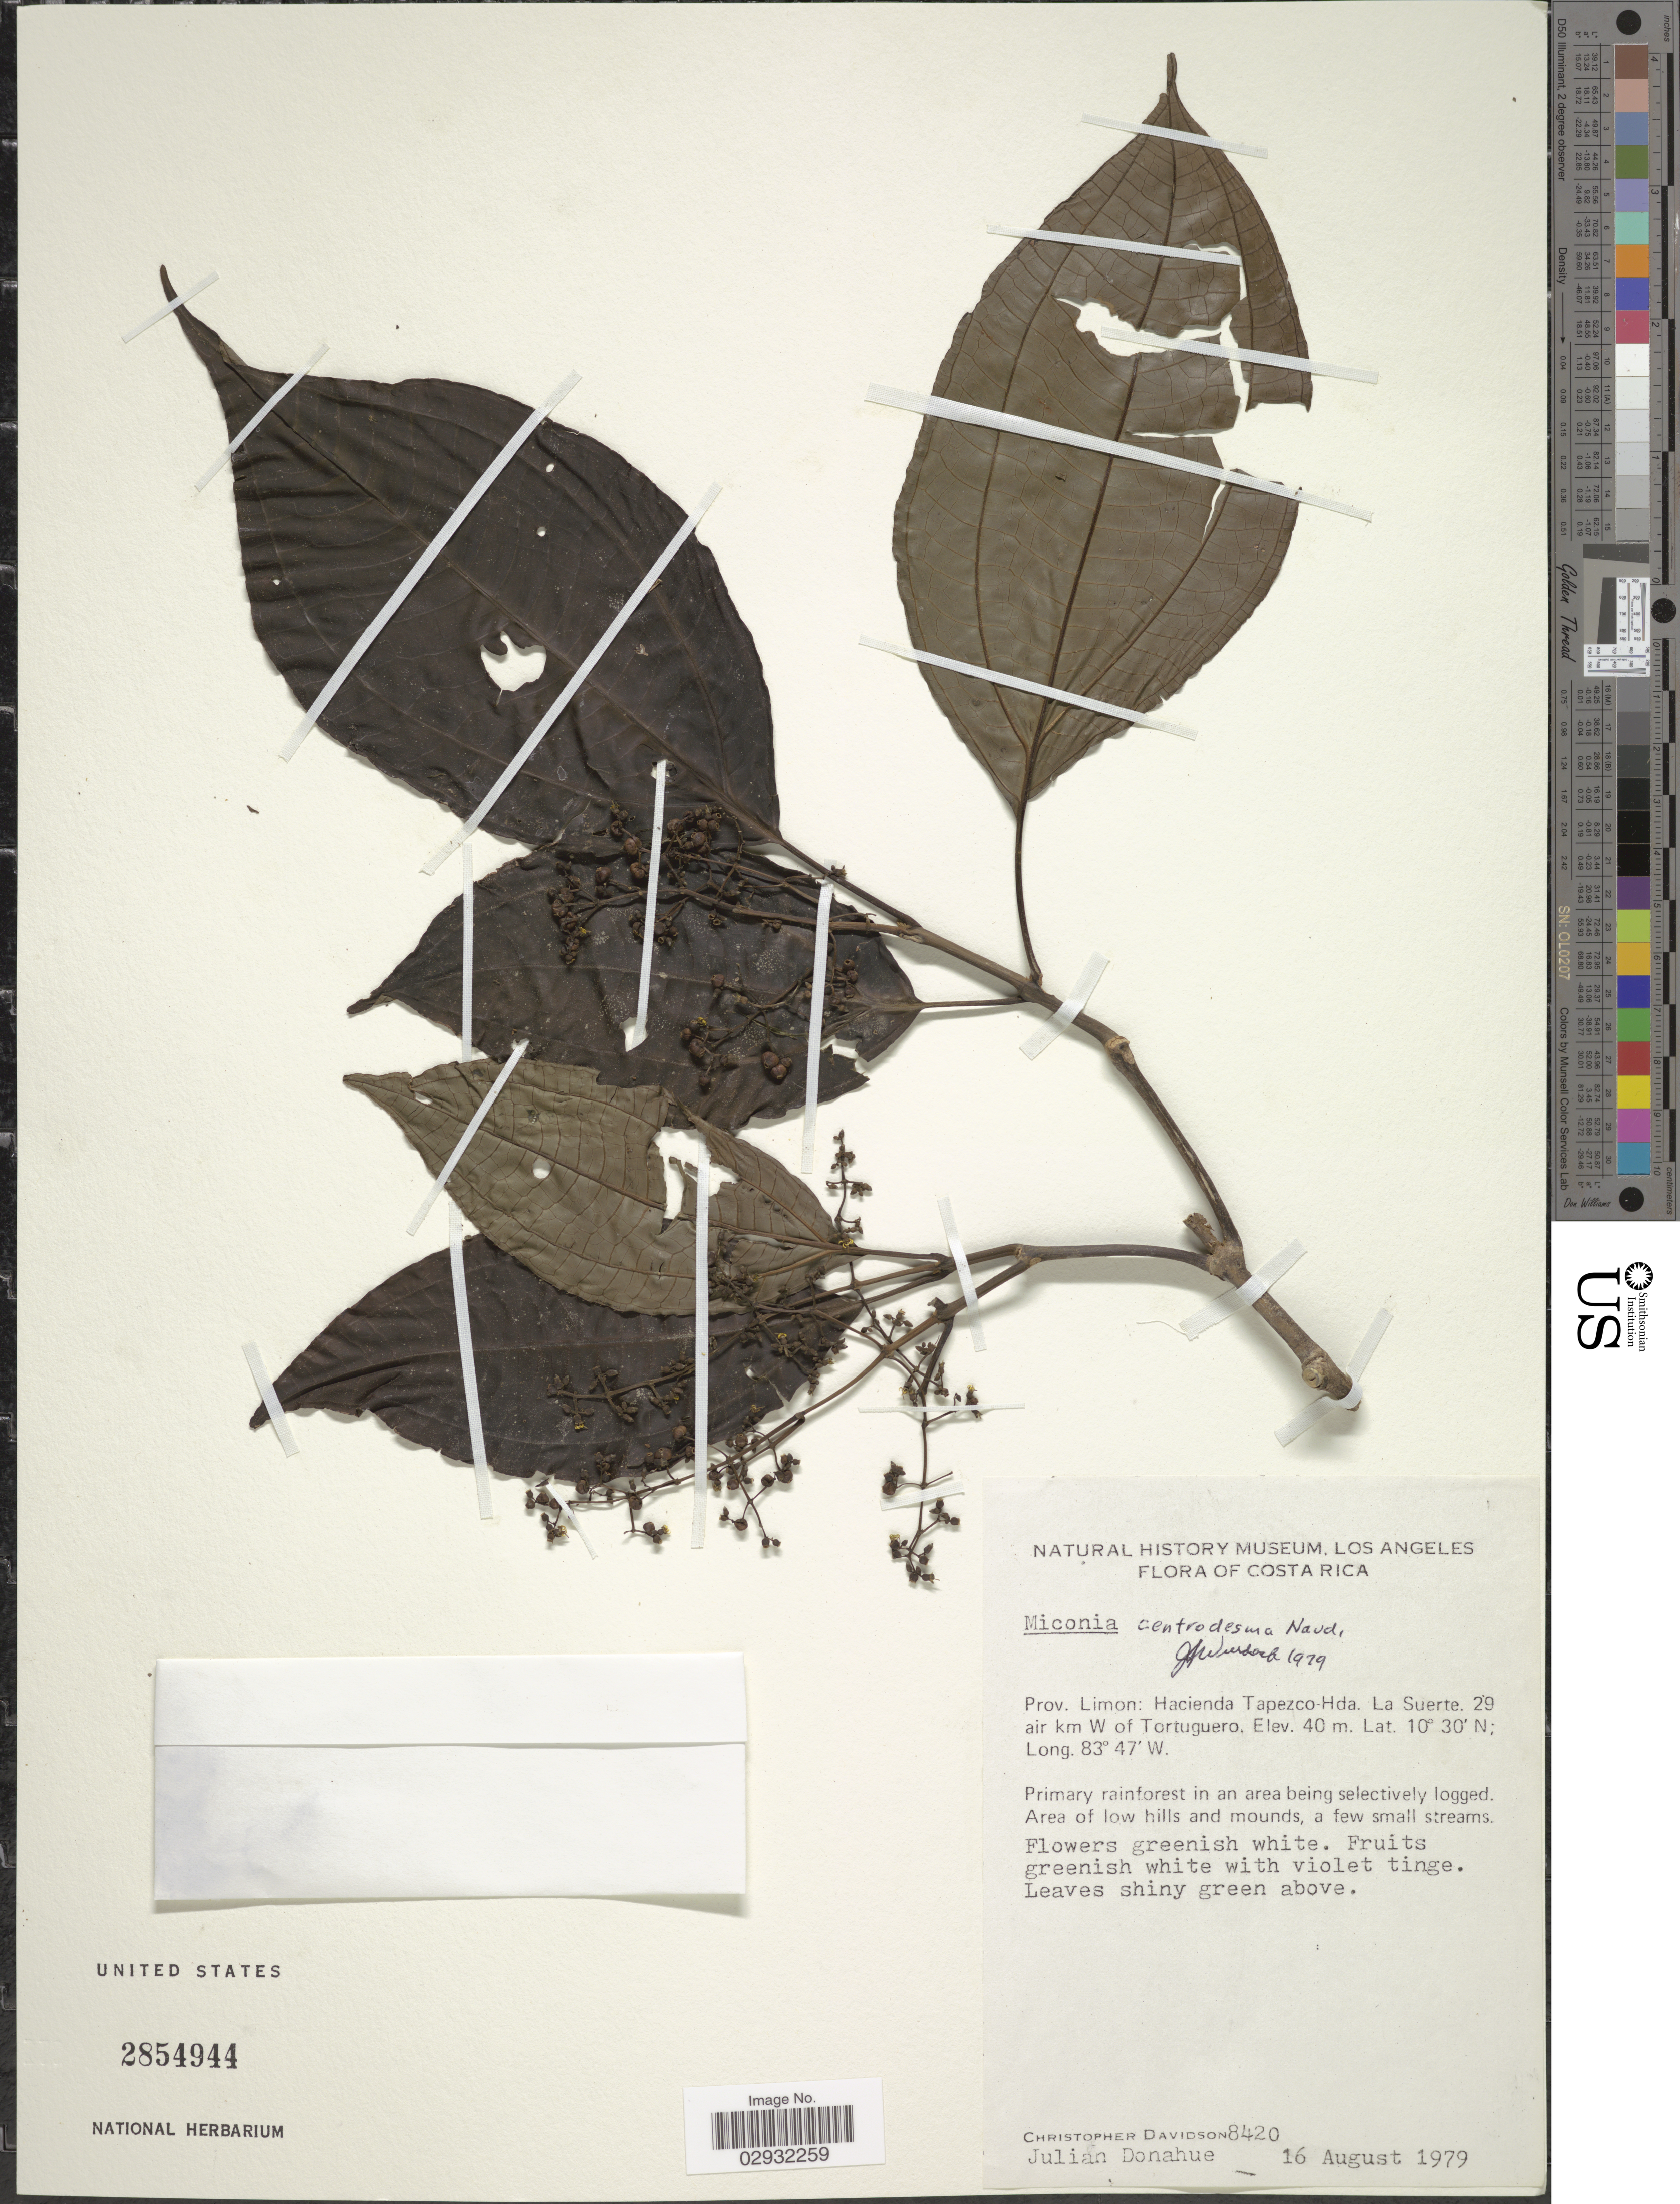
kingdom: Plantae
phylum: Tracheophyta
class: Magnoliopsida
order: Myrtales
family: Melastomataceae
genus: Miconia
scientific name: Miconia centrodesma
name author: Naudin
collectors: C. Davidson & J. Donahue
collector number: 8420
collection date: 1979-08-16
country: Costa Rica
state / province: Limón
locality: Hacienda Tapezco-Hda. La Suerte, 29 air km W of Tortuguero.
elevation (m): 40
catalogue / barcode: US 2854944